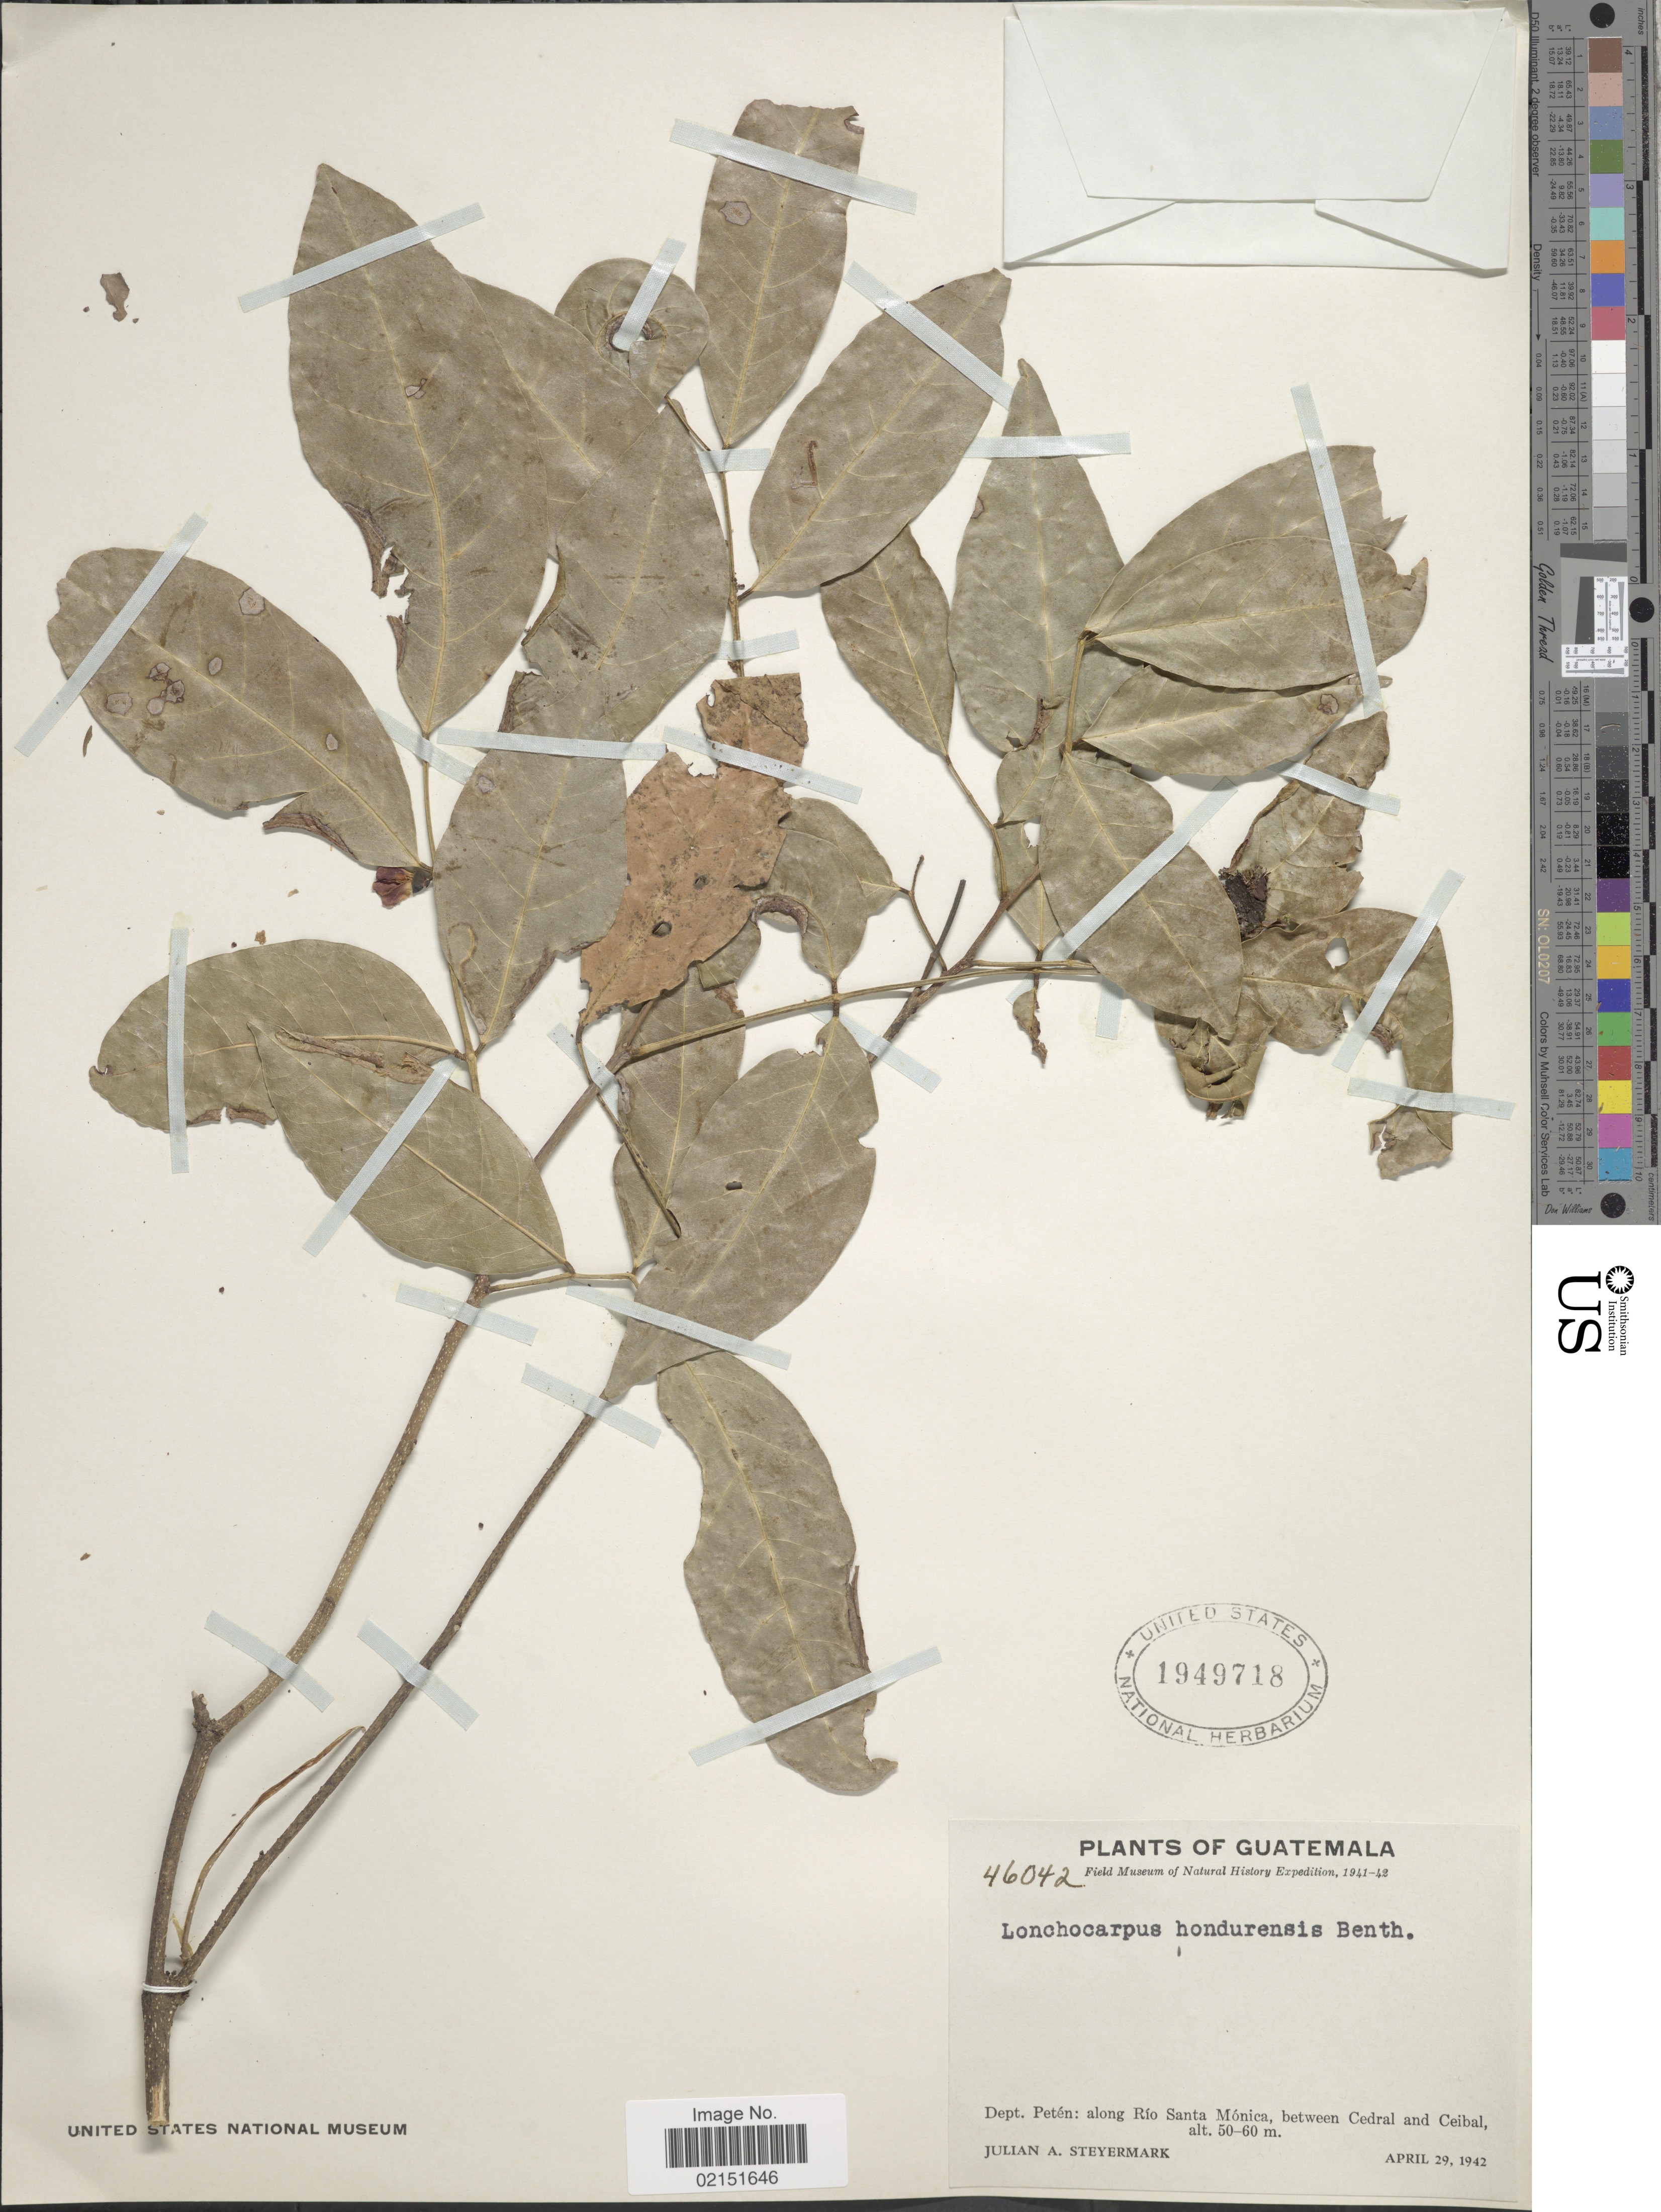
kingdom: Plantae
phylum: Tracheophyta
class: Magnoliopsida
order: Fabales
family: Fabaceae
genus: Lonchocarpus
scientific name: Lonchocarpus hondurensis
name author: Benth.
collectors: J. Steyermark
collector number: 46042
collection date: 1942-04-29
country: Guatemala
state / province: El Petén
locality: Dept. Peten: along Rio Santa Monica, between Cedral and Ceibal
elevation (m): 50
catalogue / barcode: US 1949718